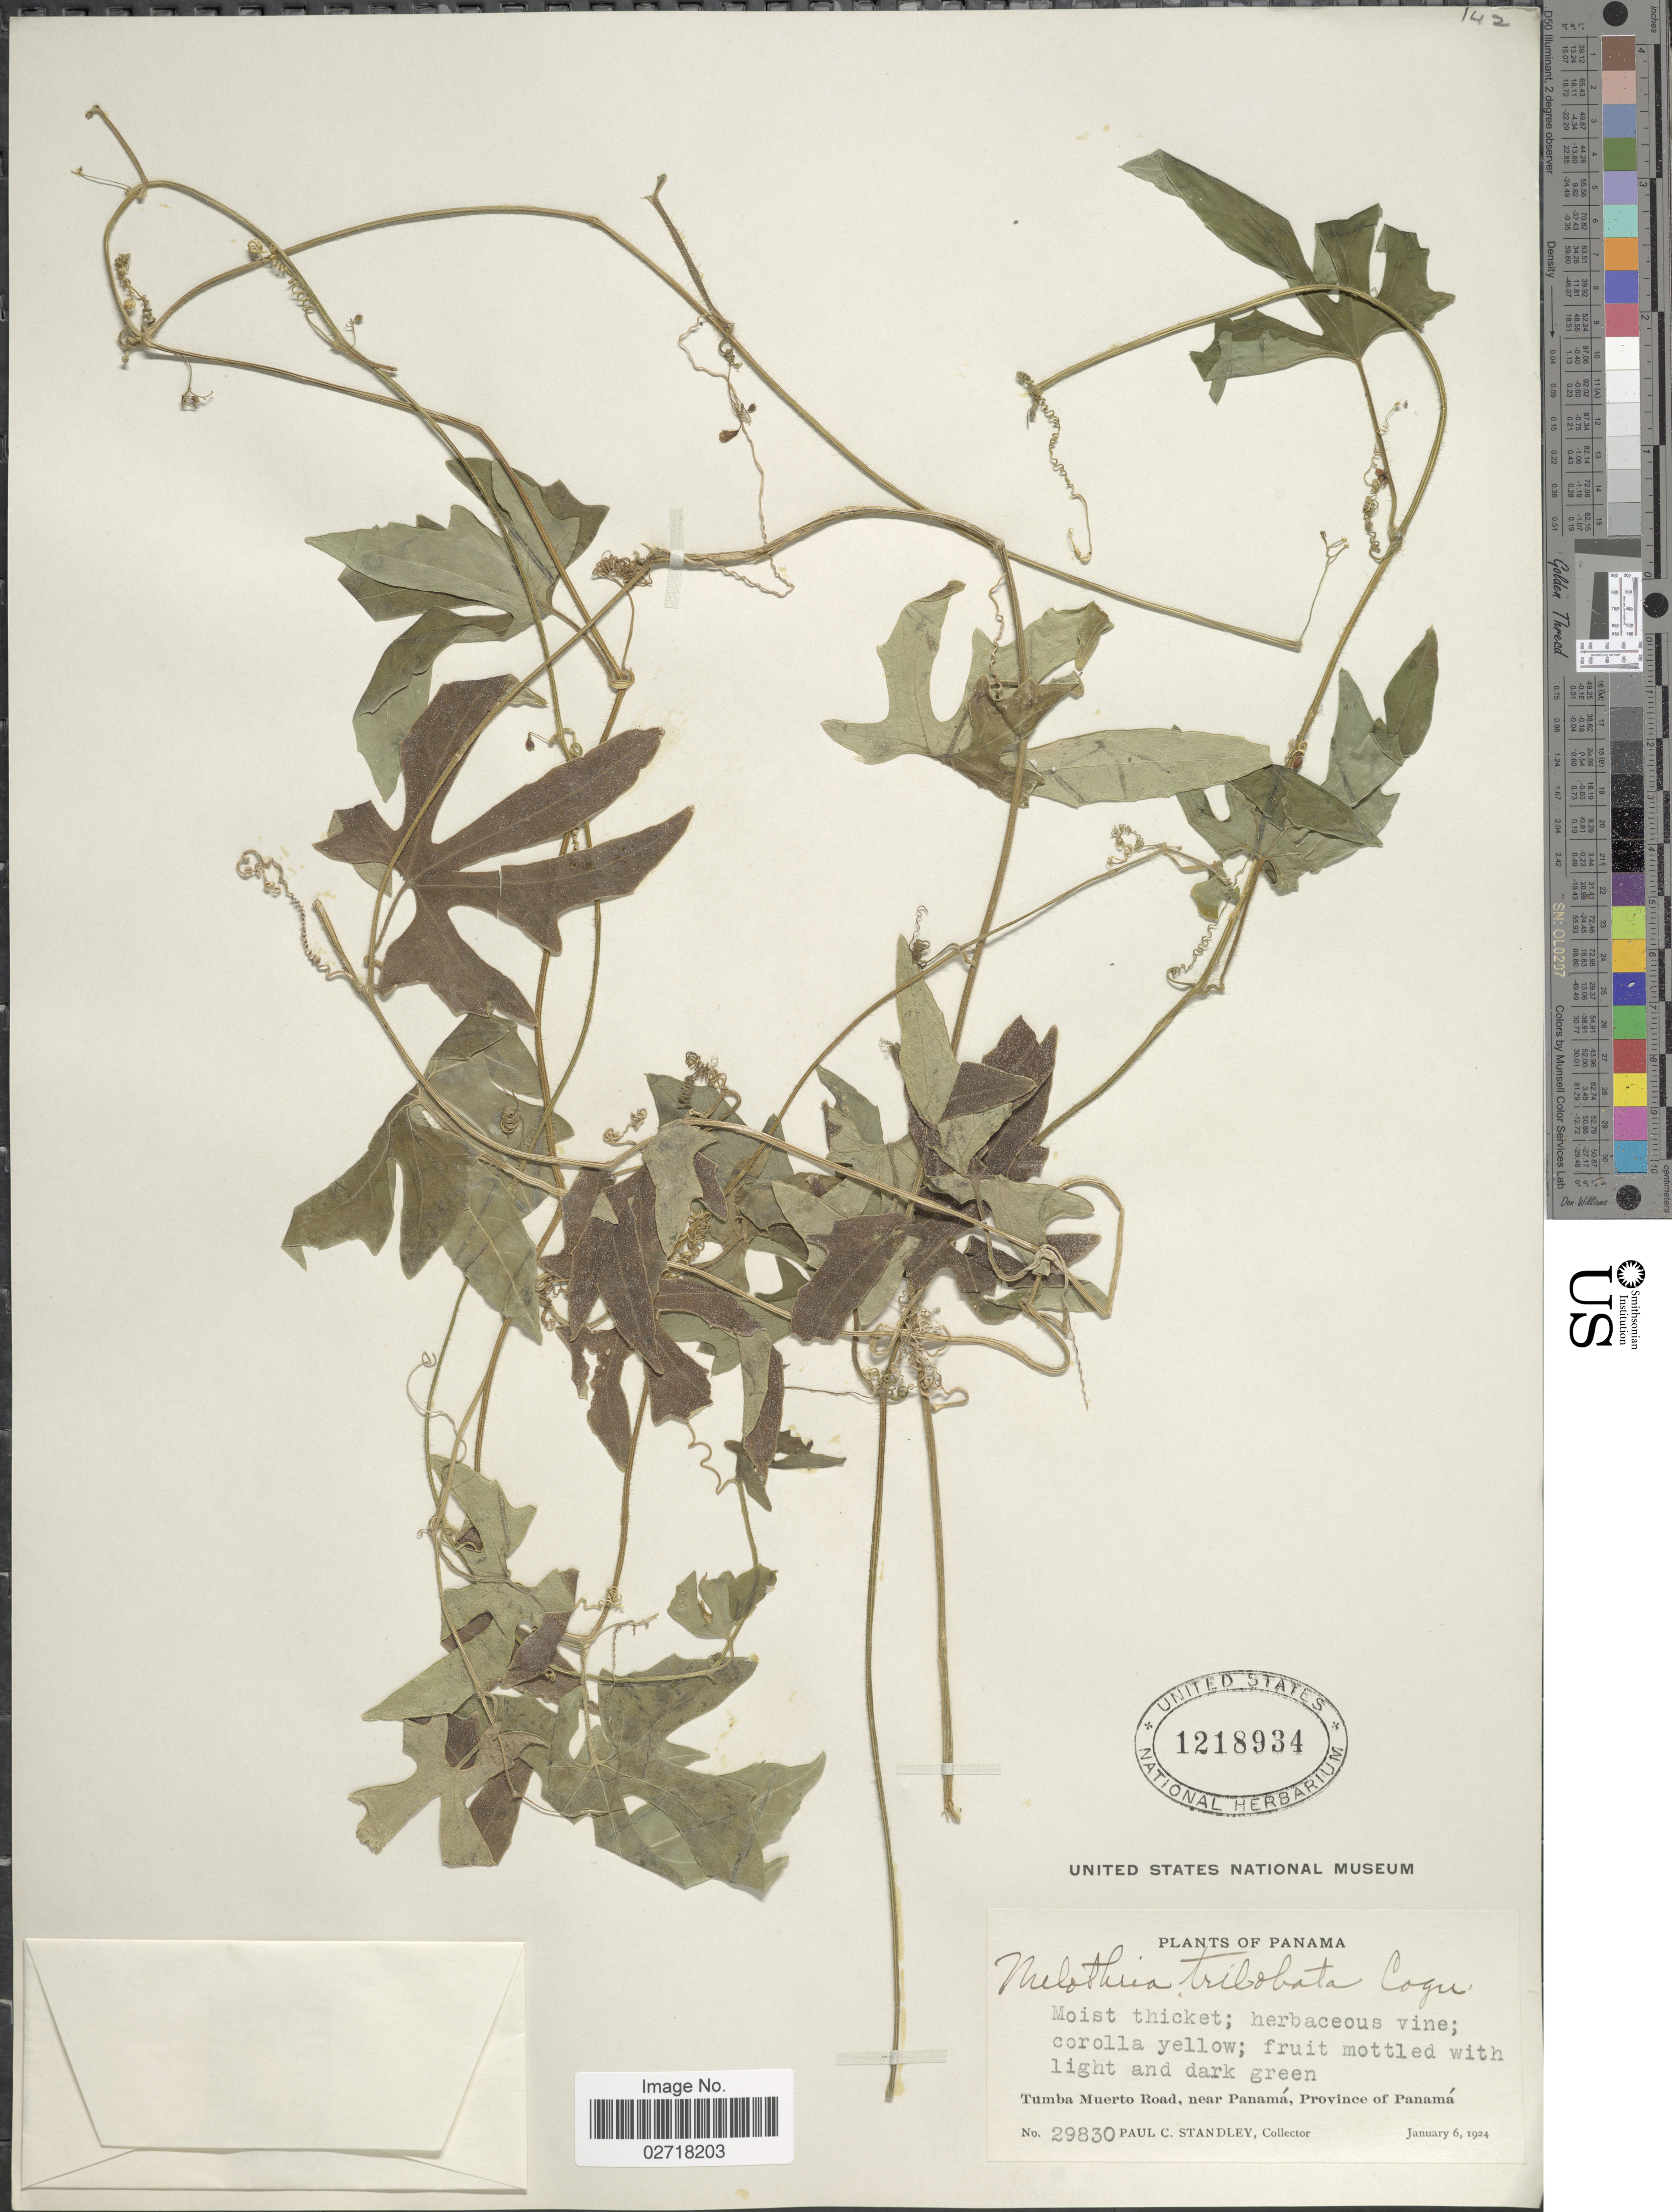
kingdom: Plantae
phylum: Tracheophyta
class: Magnoliopsida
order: Cucurbitales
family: Cucurbitaceae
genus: Melothria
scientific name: Melothria trilobata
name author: Cogn.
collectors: P. C. Standley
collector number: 29830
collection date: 1924-01-06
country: Panama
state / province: Panamá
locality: Tumba Muerto Road, near Panama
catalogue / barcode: US 1218934